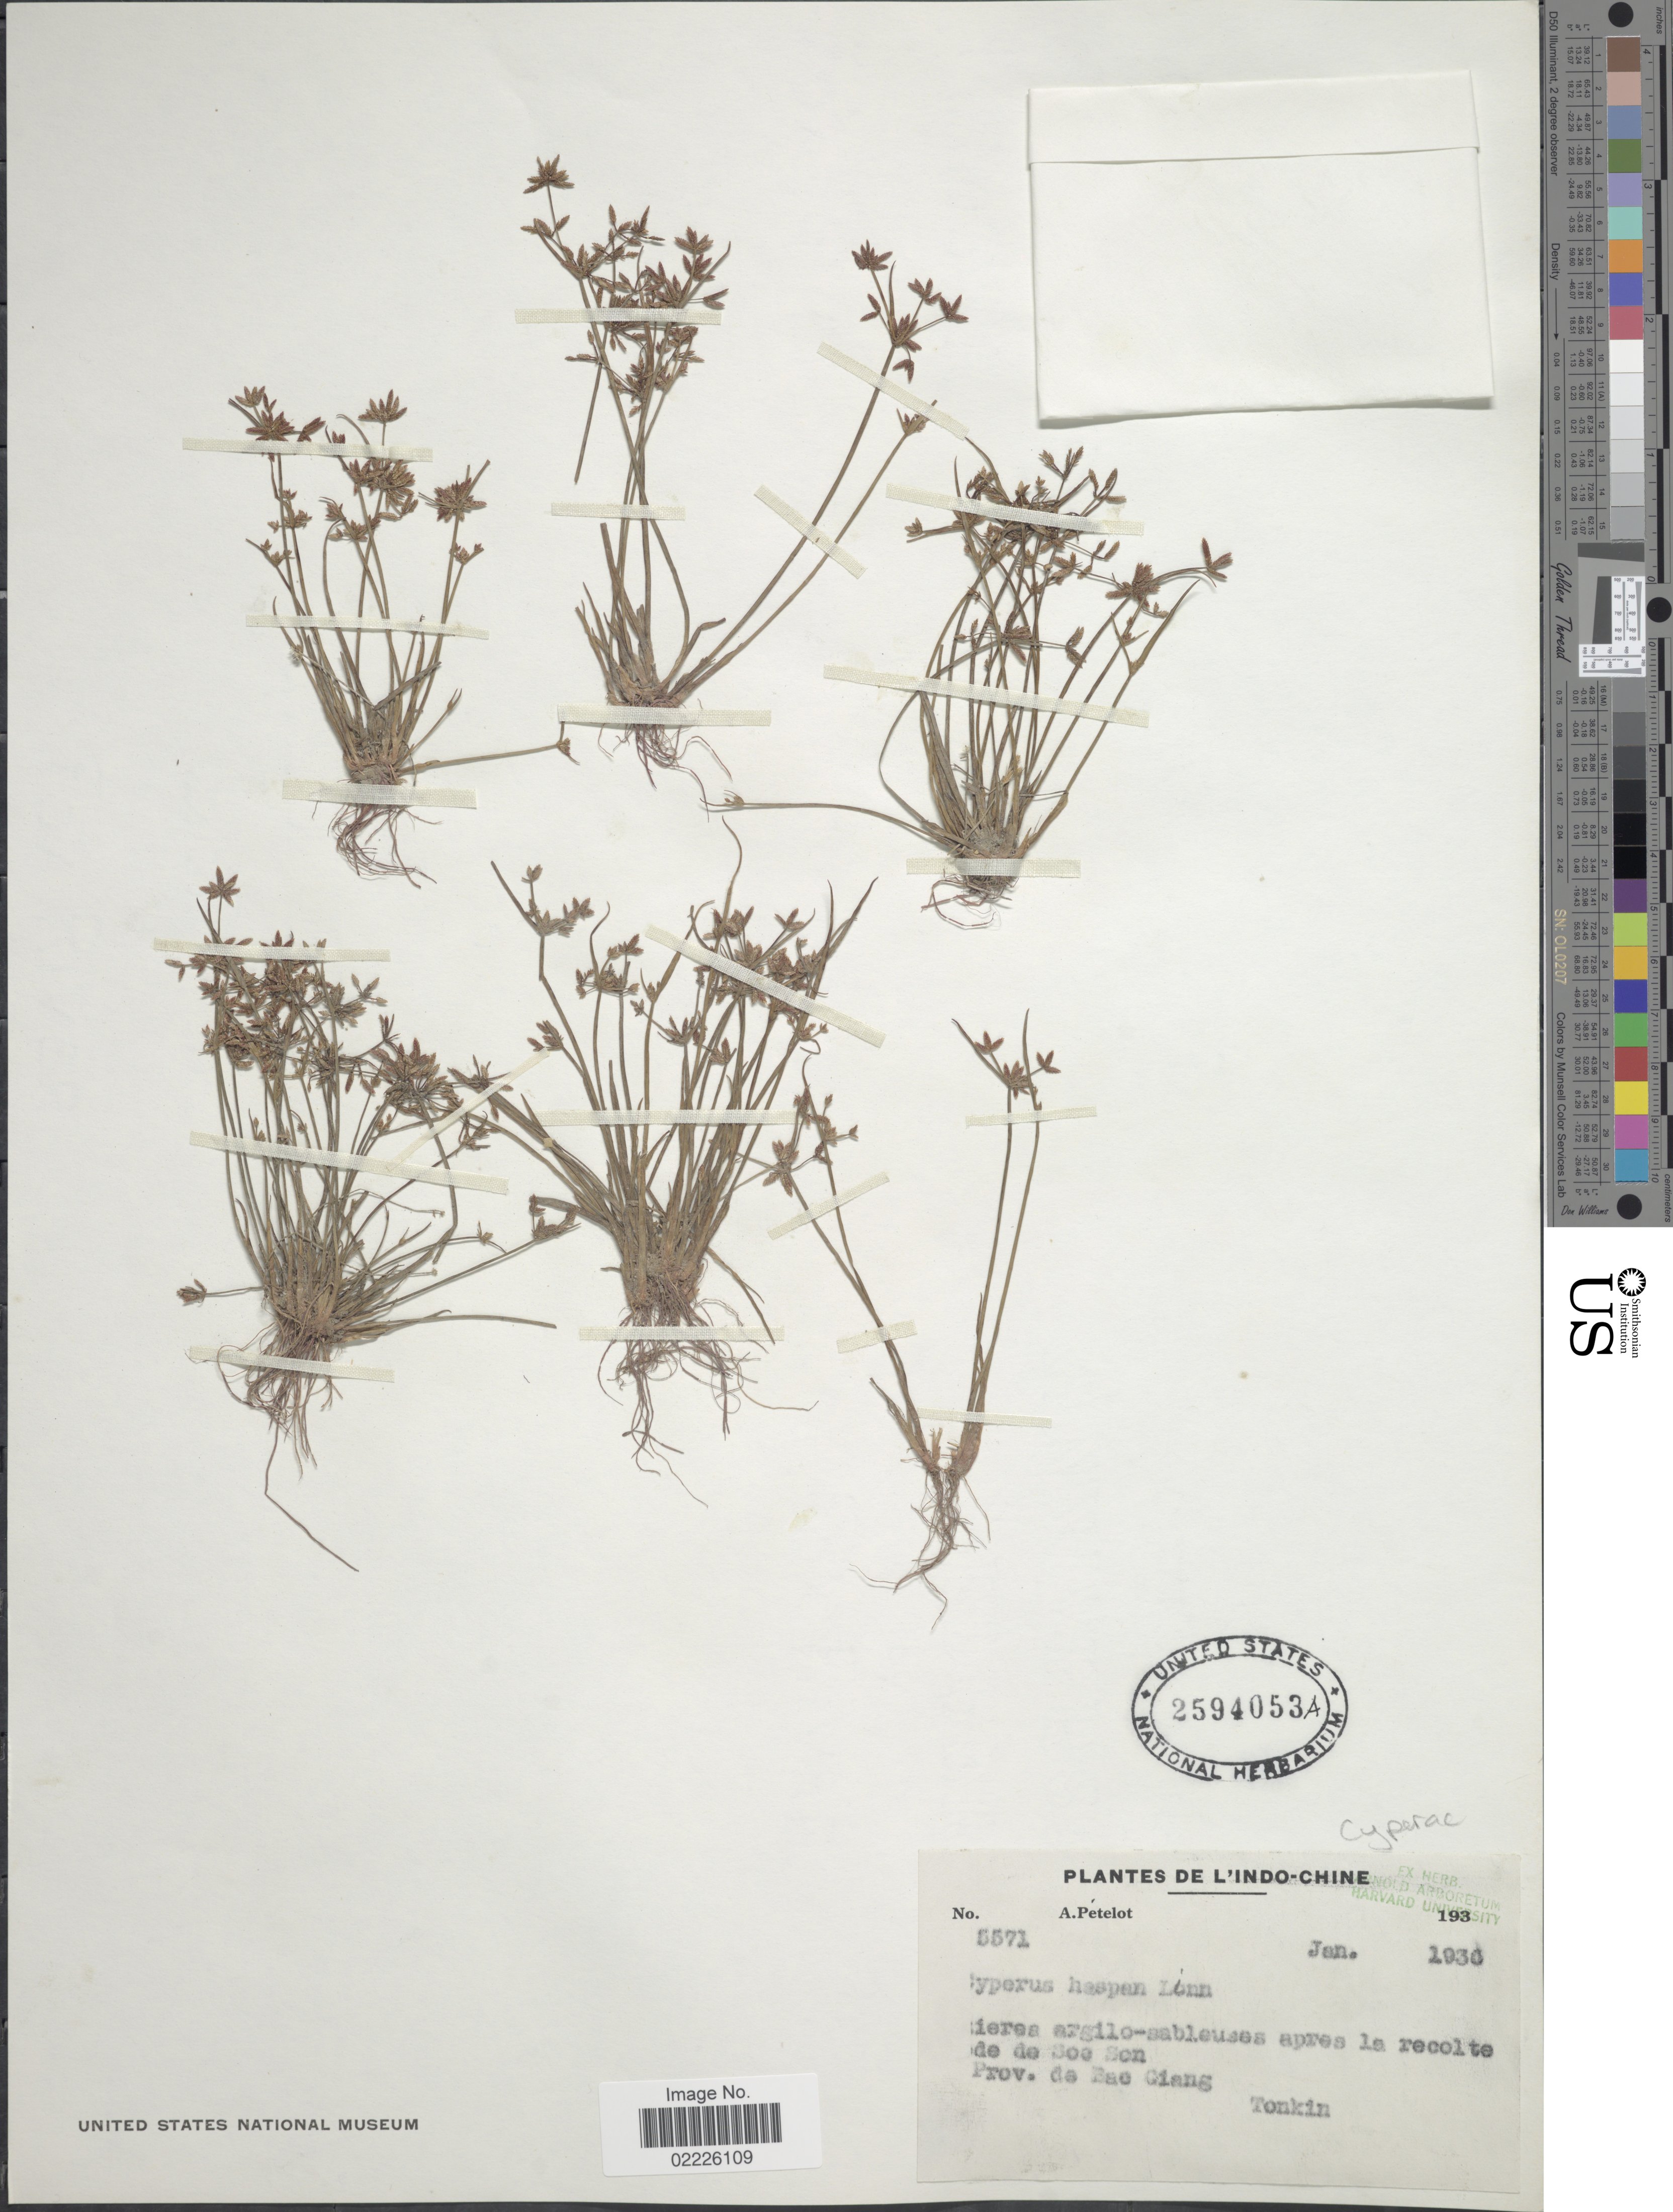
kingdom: Plantae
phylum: Tracheophyta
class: Liliopsida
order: Poales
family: Cyperaceae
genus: Cyperus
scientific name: Cyperus tenuispica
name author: Steud.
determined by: Strong, Mark T., (BOT), Smithsonian Institution - National Museum of Natural History (UNITED STATES)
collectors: A. Petelot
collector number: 5571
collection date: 1930-01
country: Vietnam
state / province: Bac Giang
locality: Ierea argilo-sableuses apres la recolte [illegible text] de Sos Son, Prov. de Bac Giang, L'Indo-Chine, Tonkin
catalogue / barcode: US 2594053A